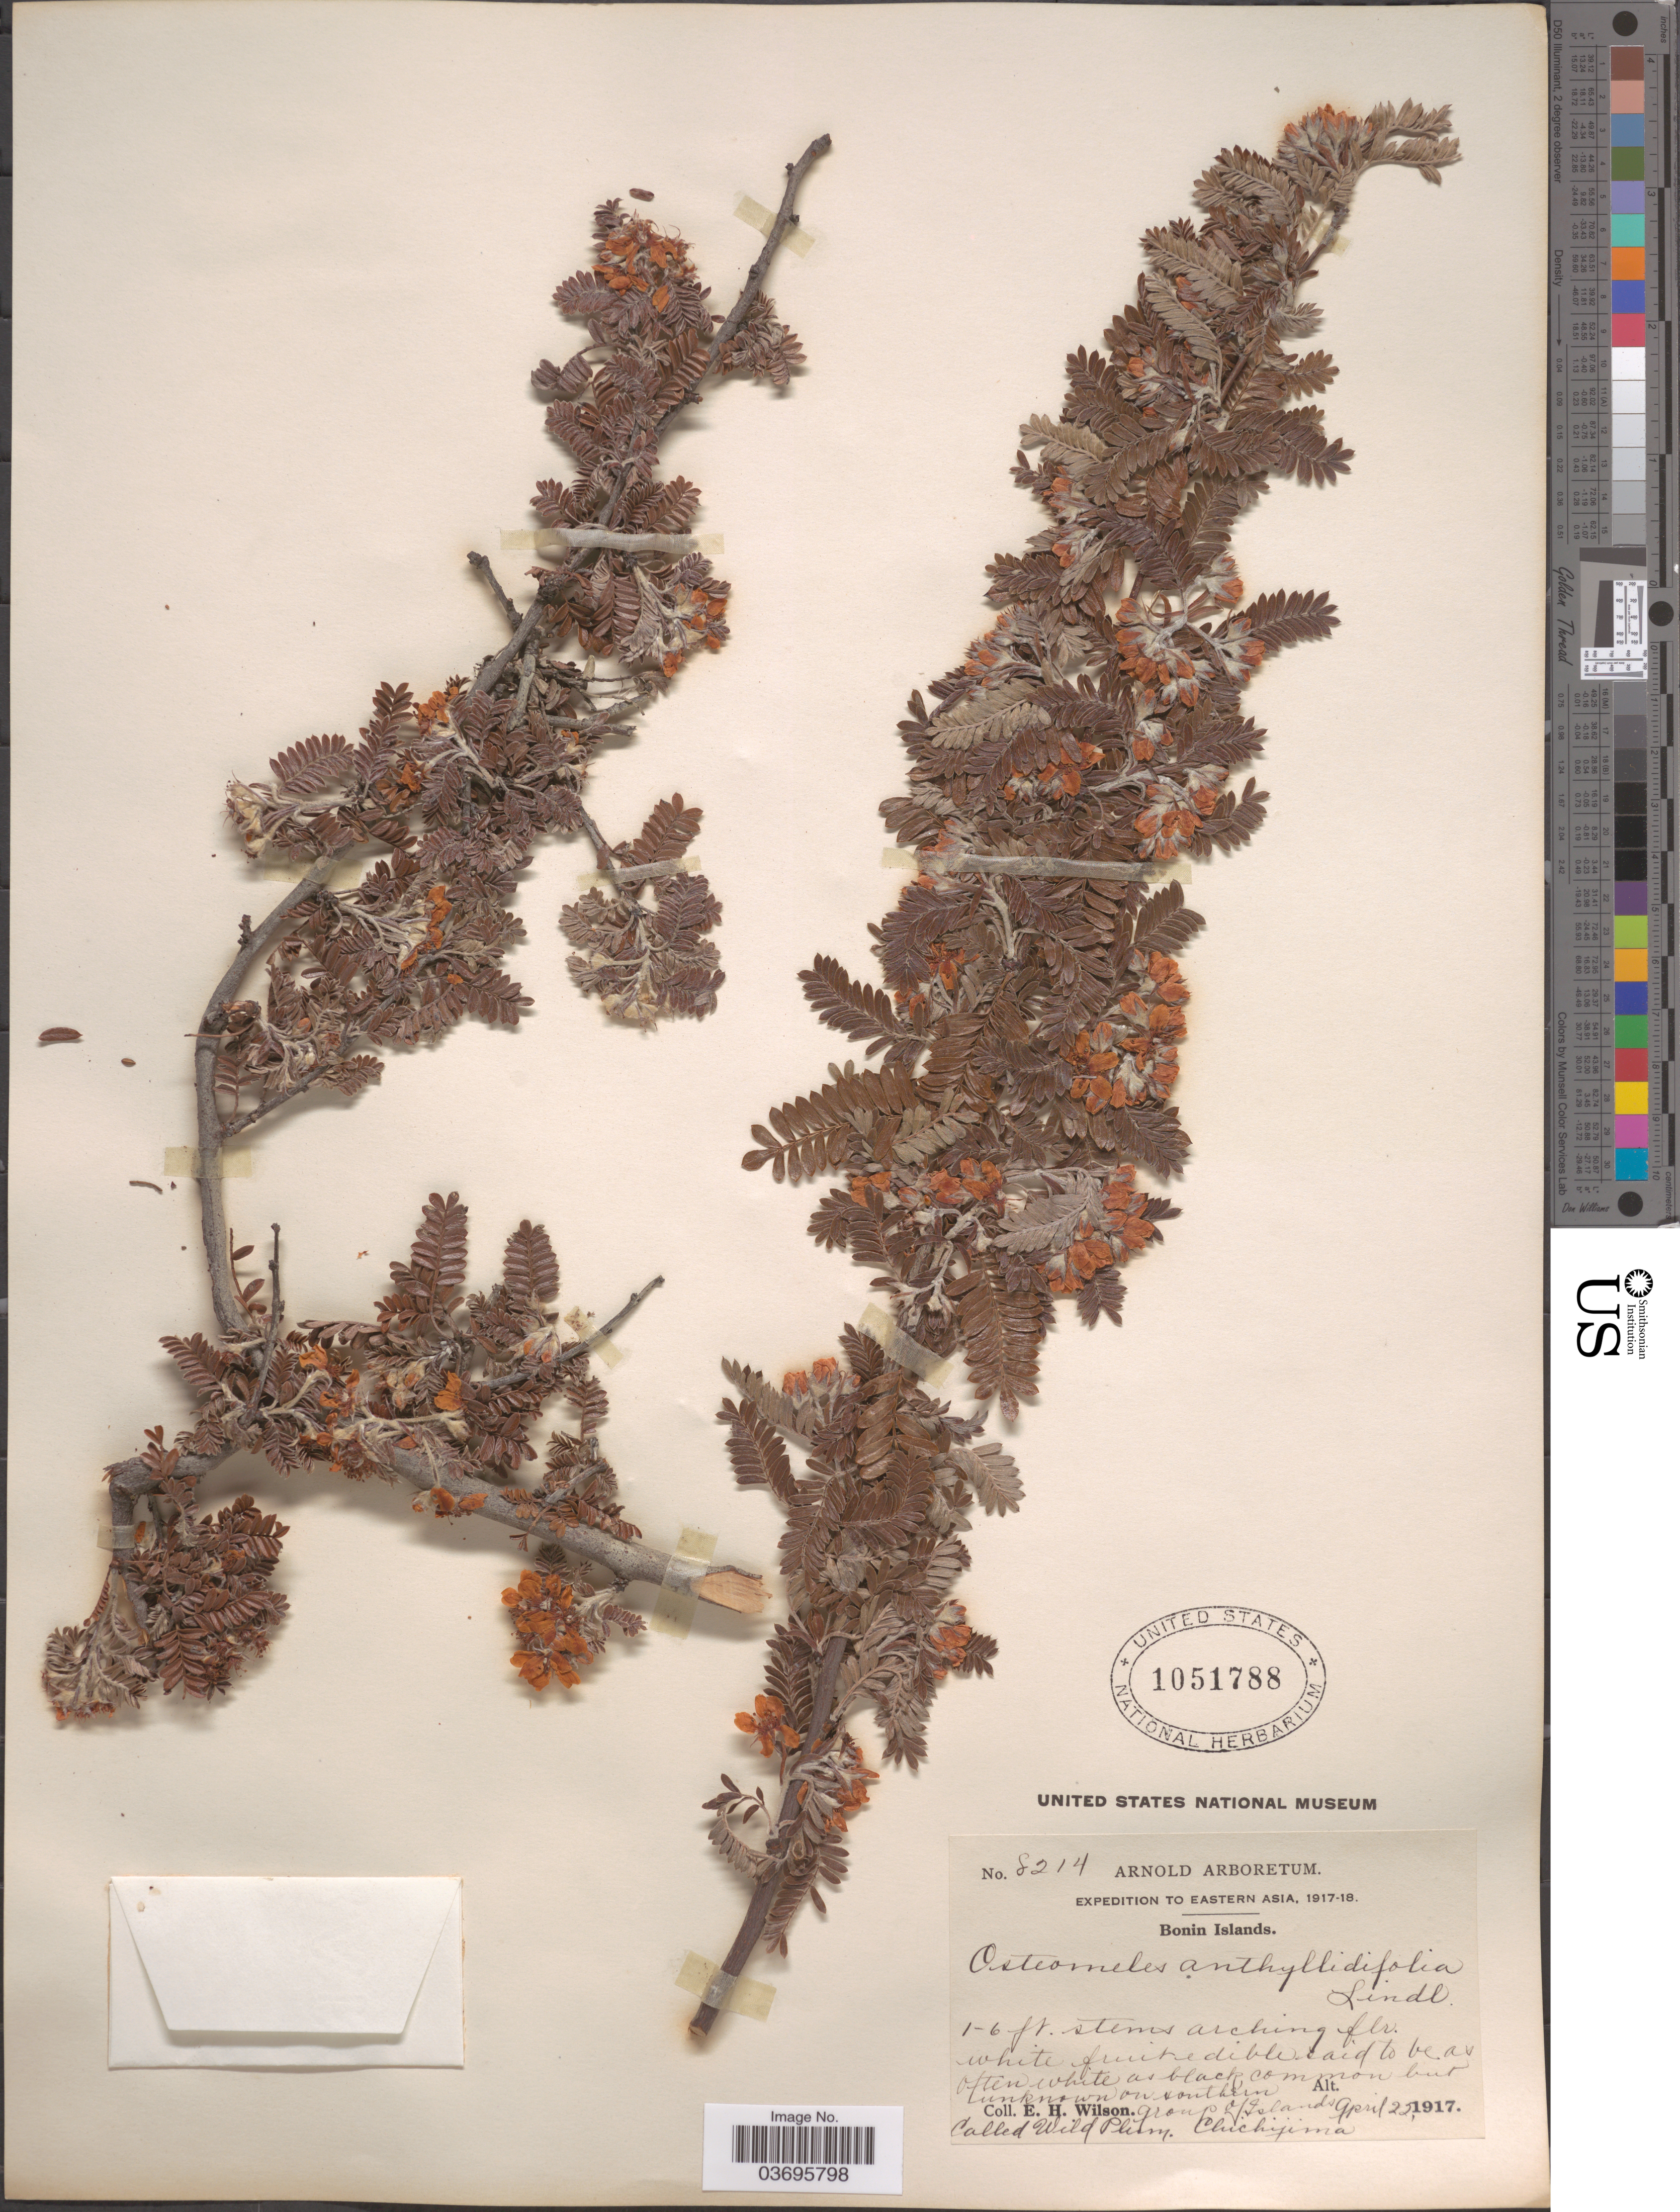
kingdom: Plantae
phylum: Tracheophyta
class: Magnoliopsida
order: Rosales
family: Rosaceae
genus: Osteomeles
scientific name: Osteomeles anthyllidifolia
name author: (Small) Lindl.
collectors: E. Wilson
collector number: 8214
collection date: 1917-04-25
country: Japan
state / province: Tokyo, Federal City of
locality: Bonin Islands. Unknown on southern group of Islands. Called Wild Plum. Chichijima.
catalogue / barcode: US 1051788